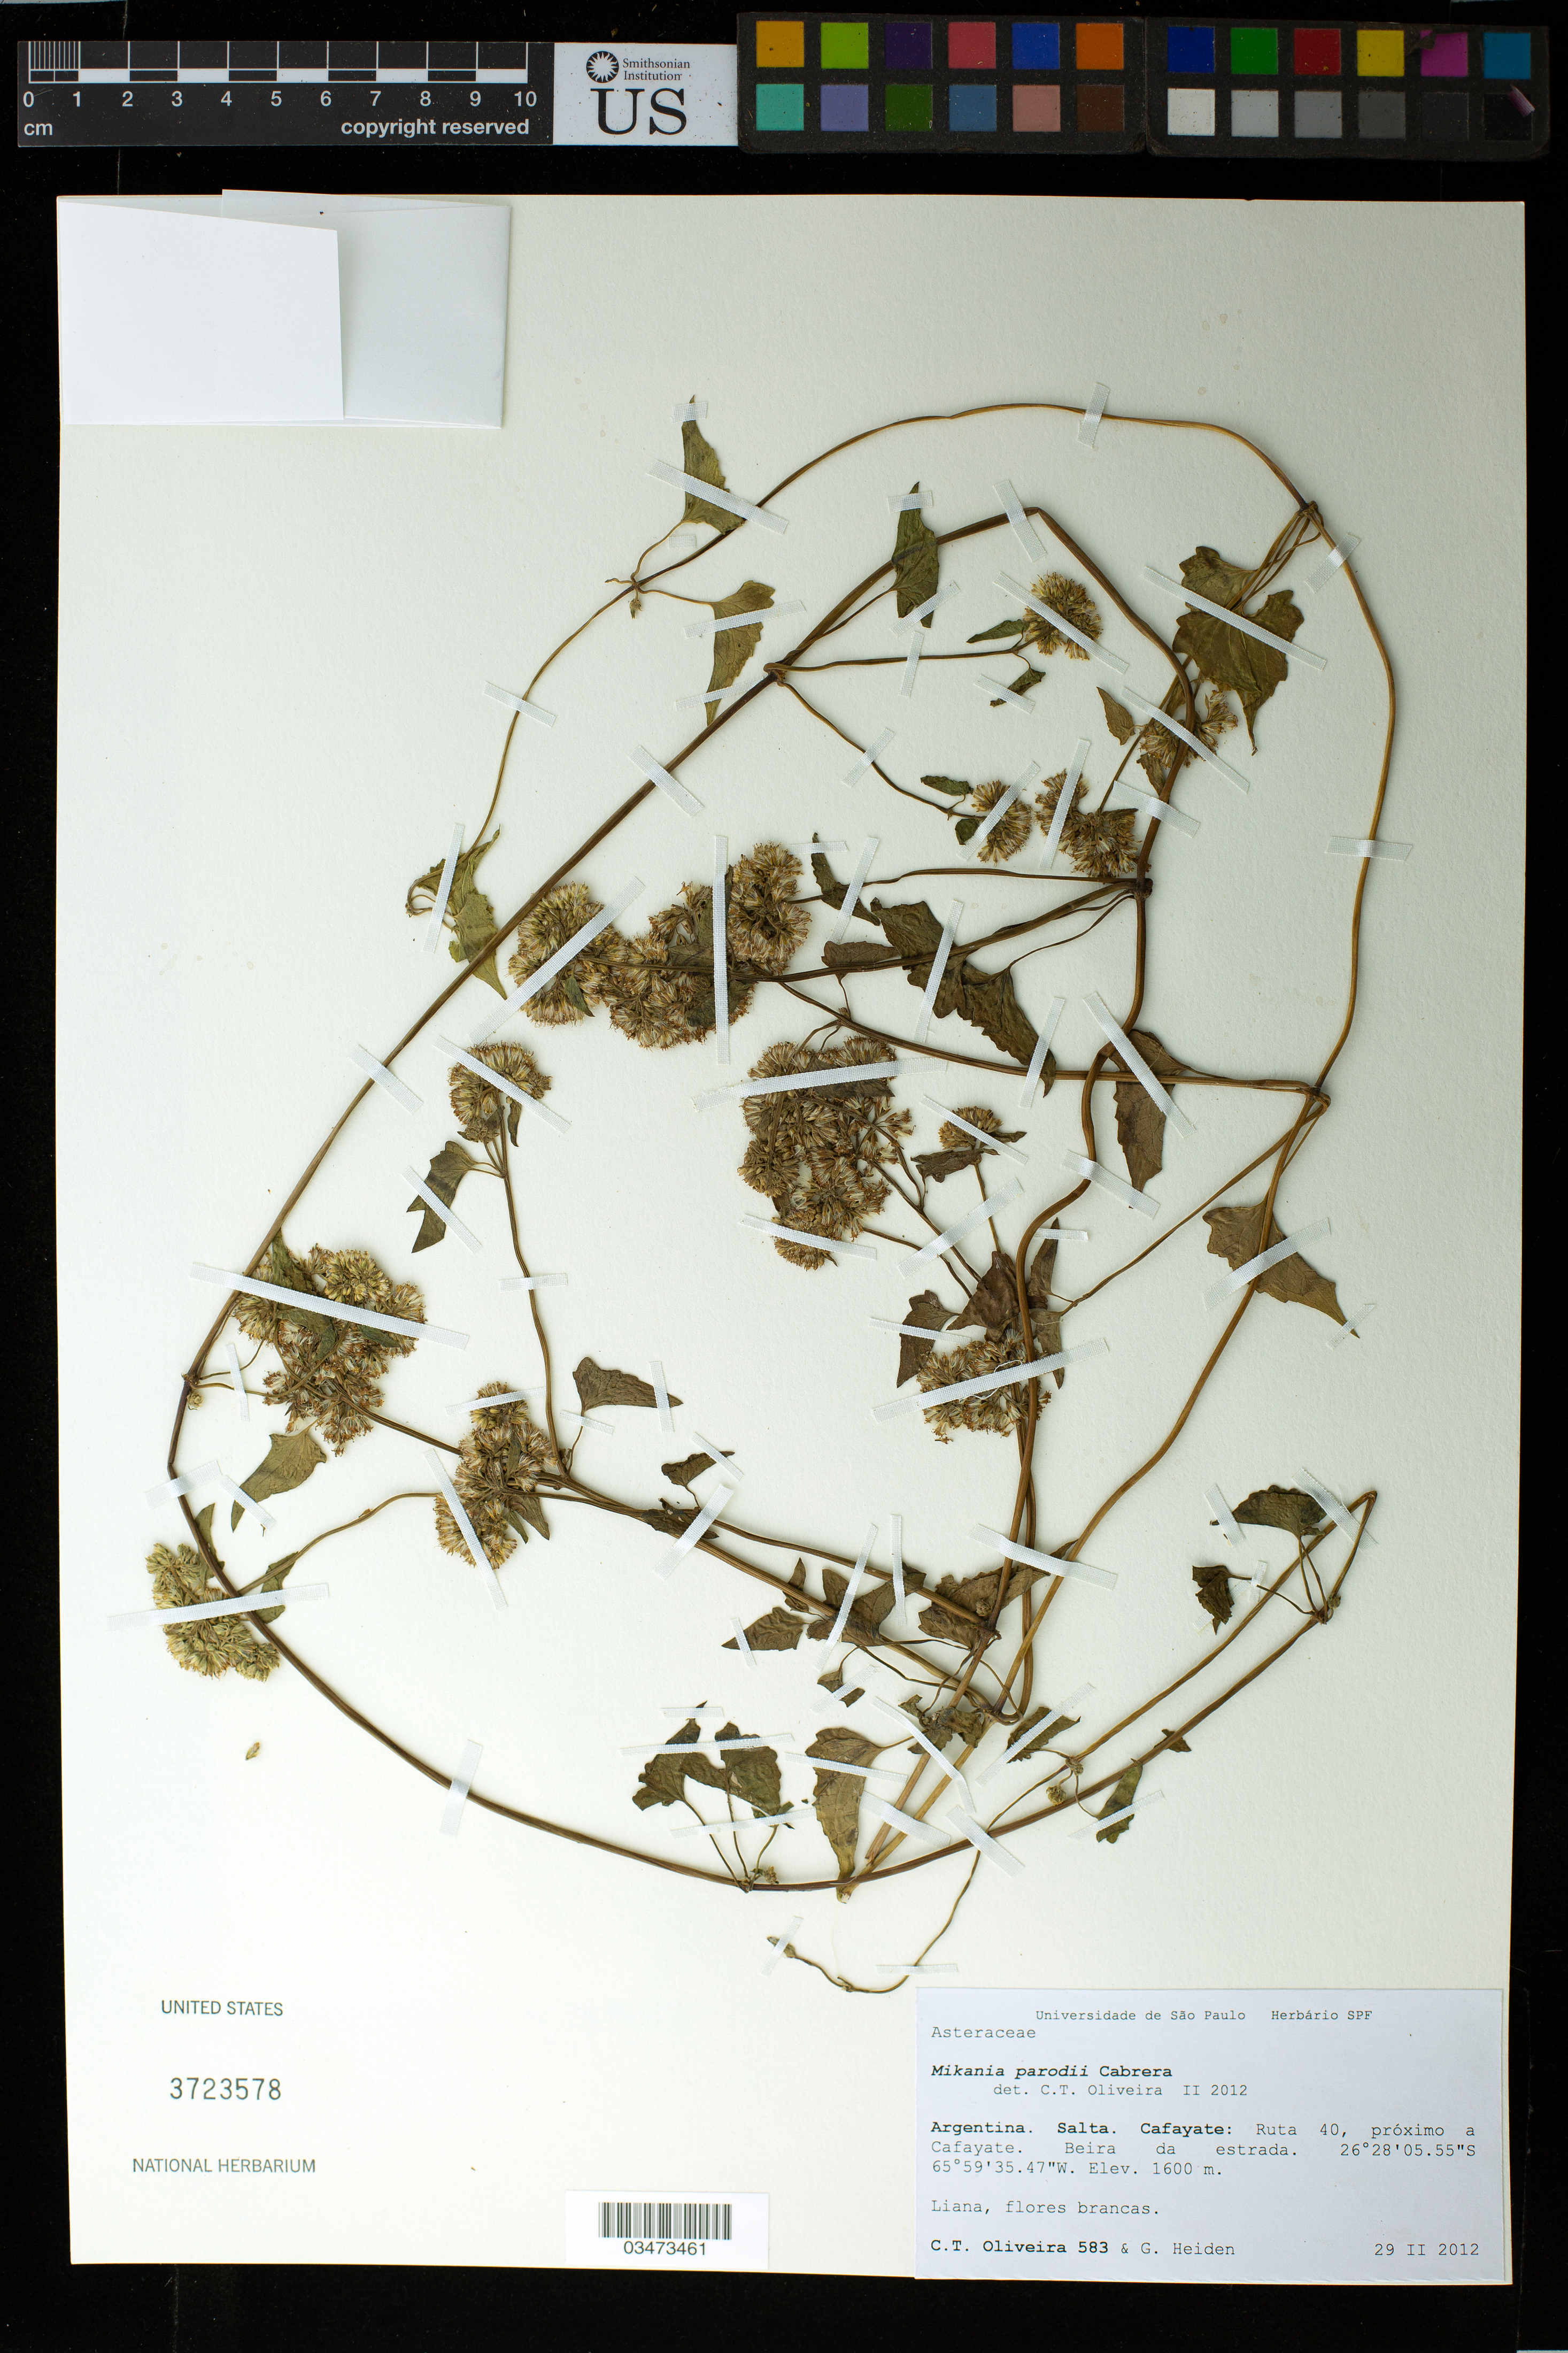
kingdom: Plantae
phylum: Tracheophyta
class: Magnoliopsida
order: Asterales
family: Asteraceae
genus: Mikania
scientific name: Mikania parodii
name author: Cabrera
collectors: C. T. Oliveira & G. Heiden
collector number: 583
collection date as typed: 29 Feb 2012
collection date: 2012-02-29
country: Argentina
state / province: Salta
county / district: Cafayate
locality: Ruta 40, proximo a Cafayate. Beira da estrada.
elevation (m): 1600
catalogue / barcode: US 3723578